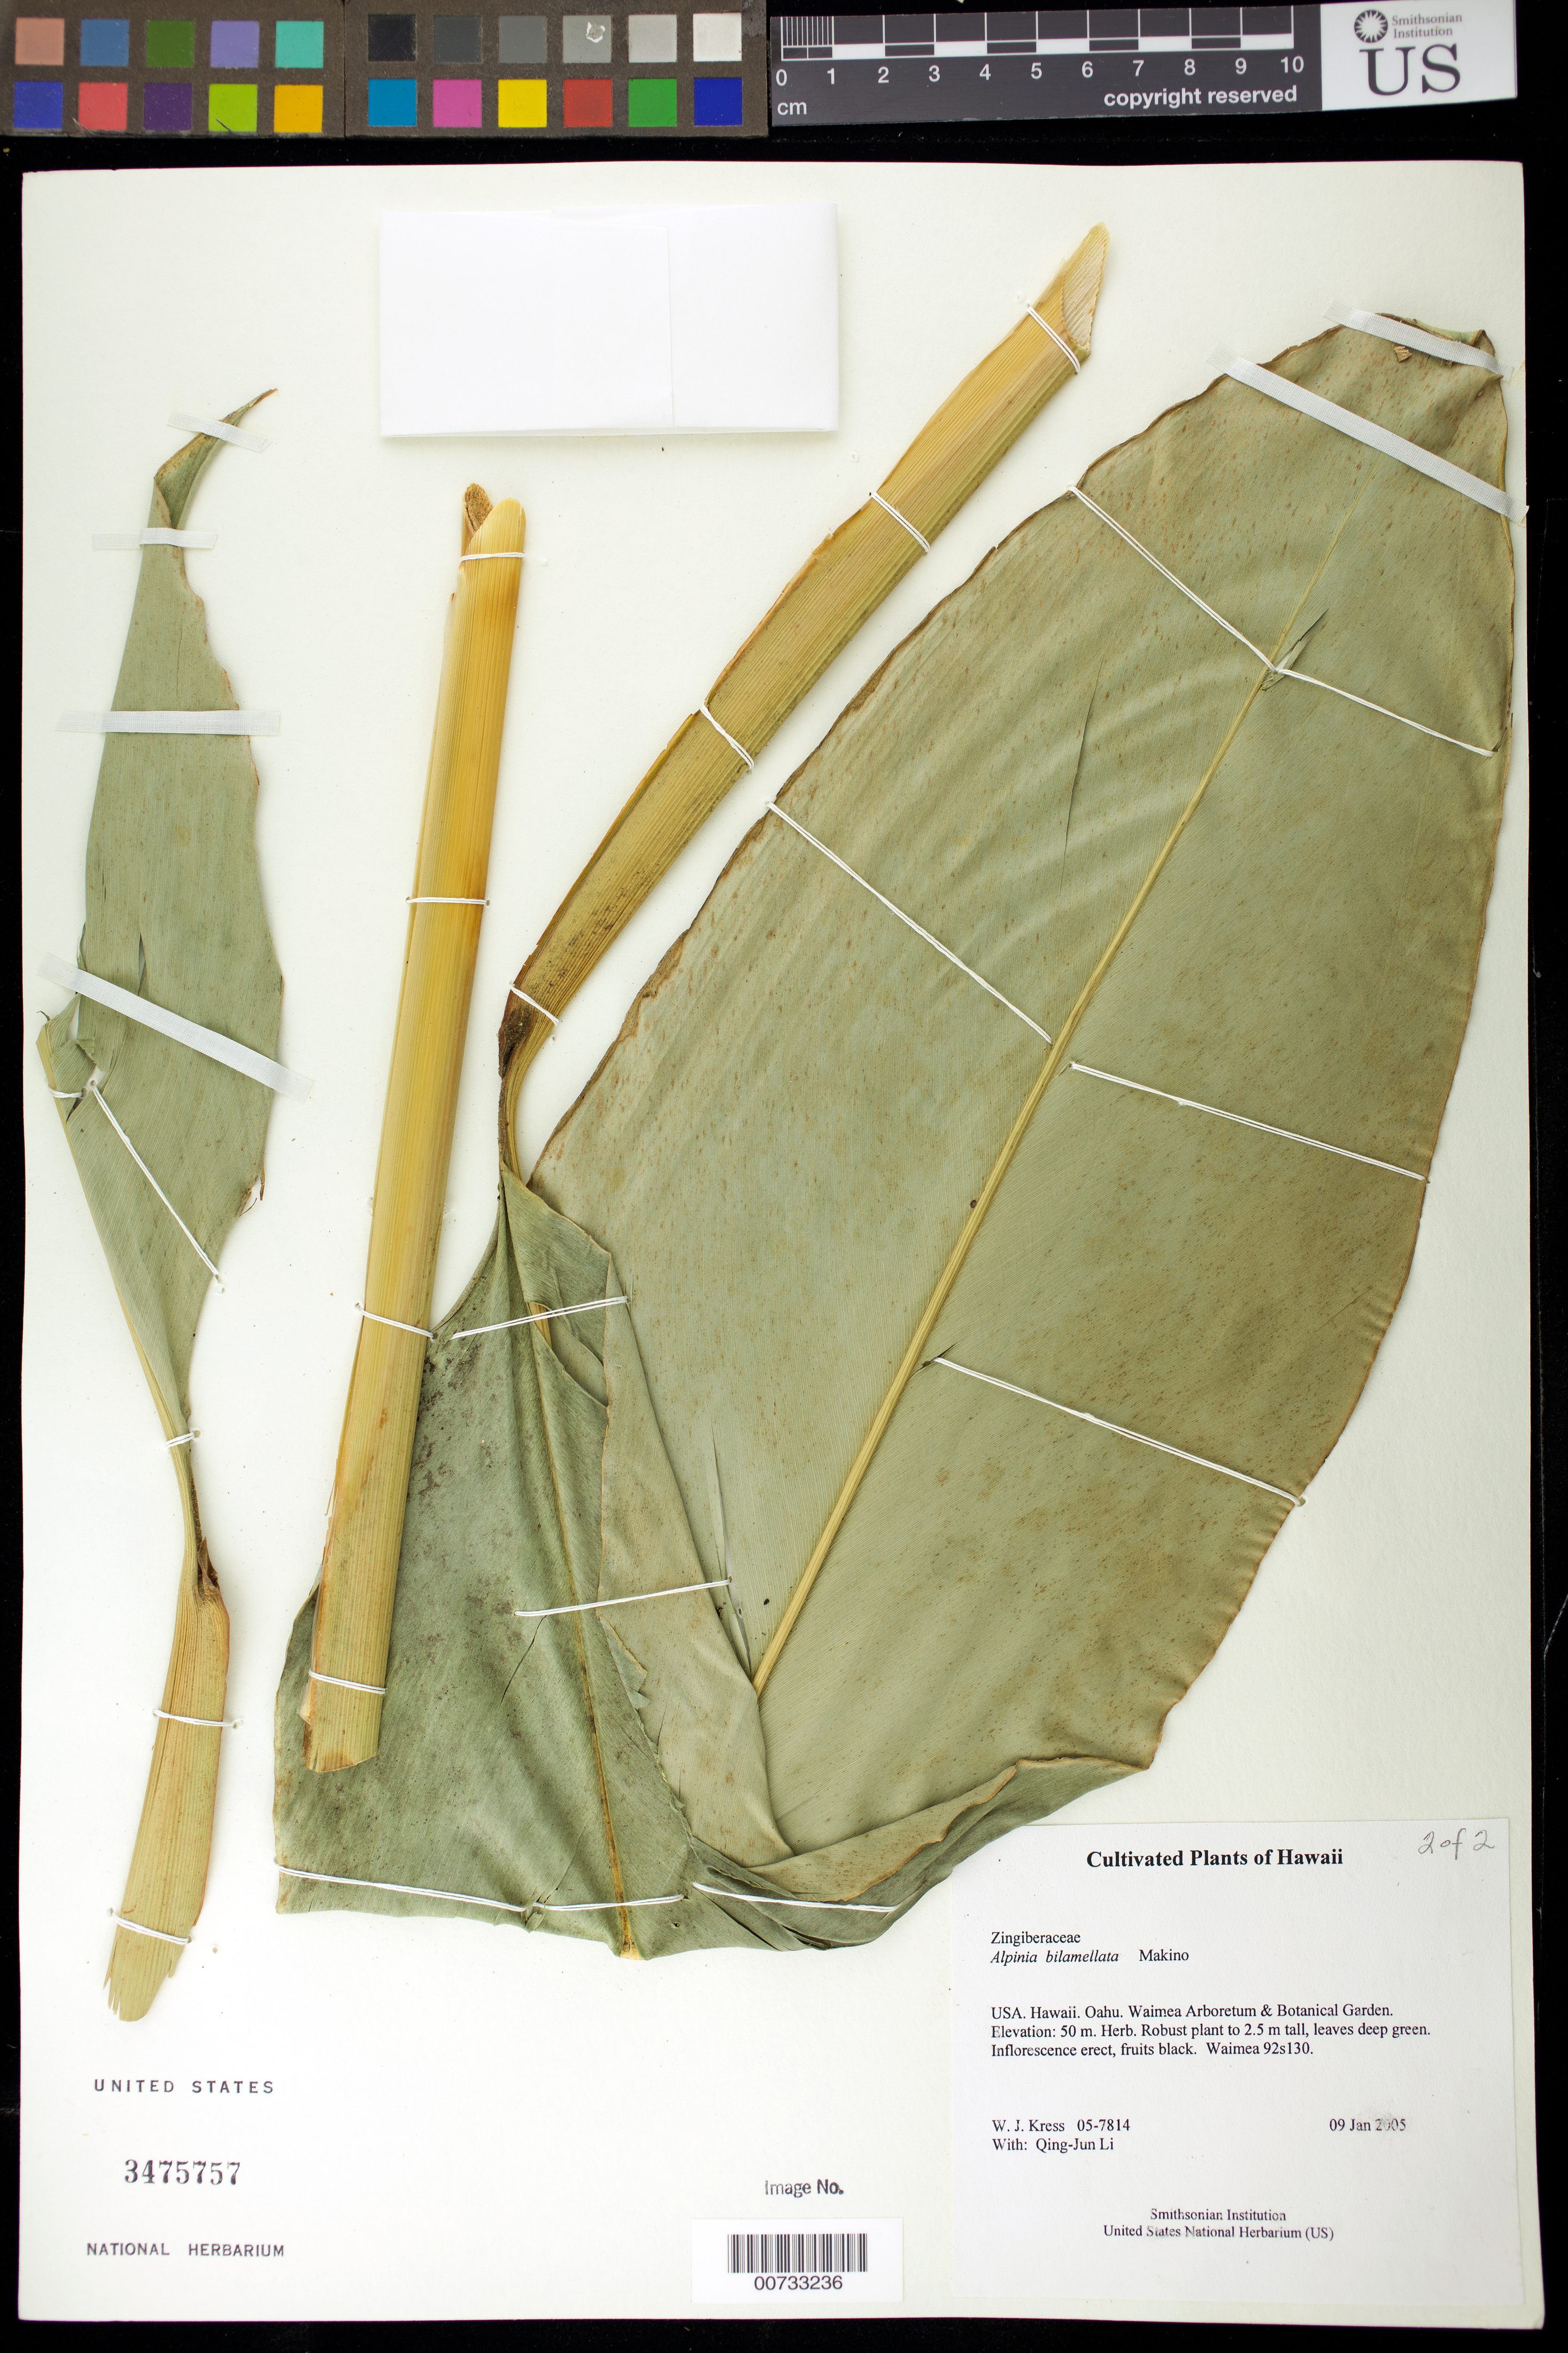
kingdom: Plantae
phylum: Tracheophyta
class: Liliopsida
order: Zingiberales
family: Zingiberaceae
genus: Alpinia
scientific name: Alpinia bilamellata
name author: Makino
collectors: W. J. Kress & Q. J. Li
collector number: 05-7814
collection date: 2005-01-09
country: United States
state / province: Hawaii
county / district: Kauai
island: Oahu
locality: Waimea Arboretum and Botanical Garden, Haleiwa.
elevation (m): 50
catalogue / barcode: US 3475757